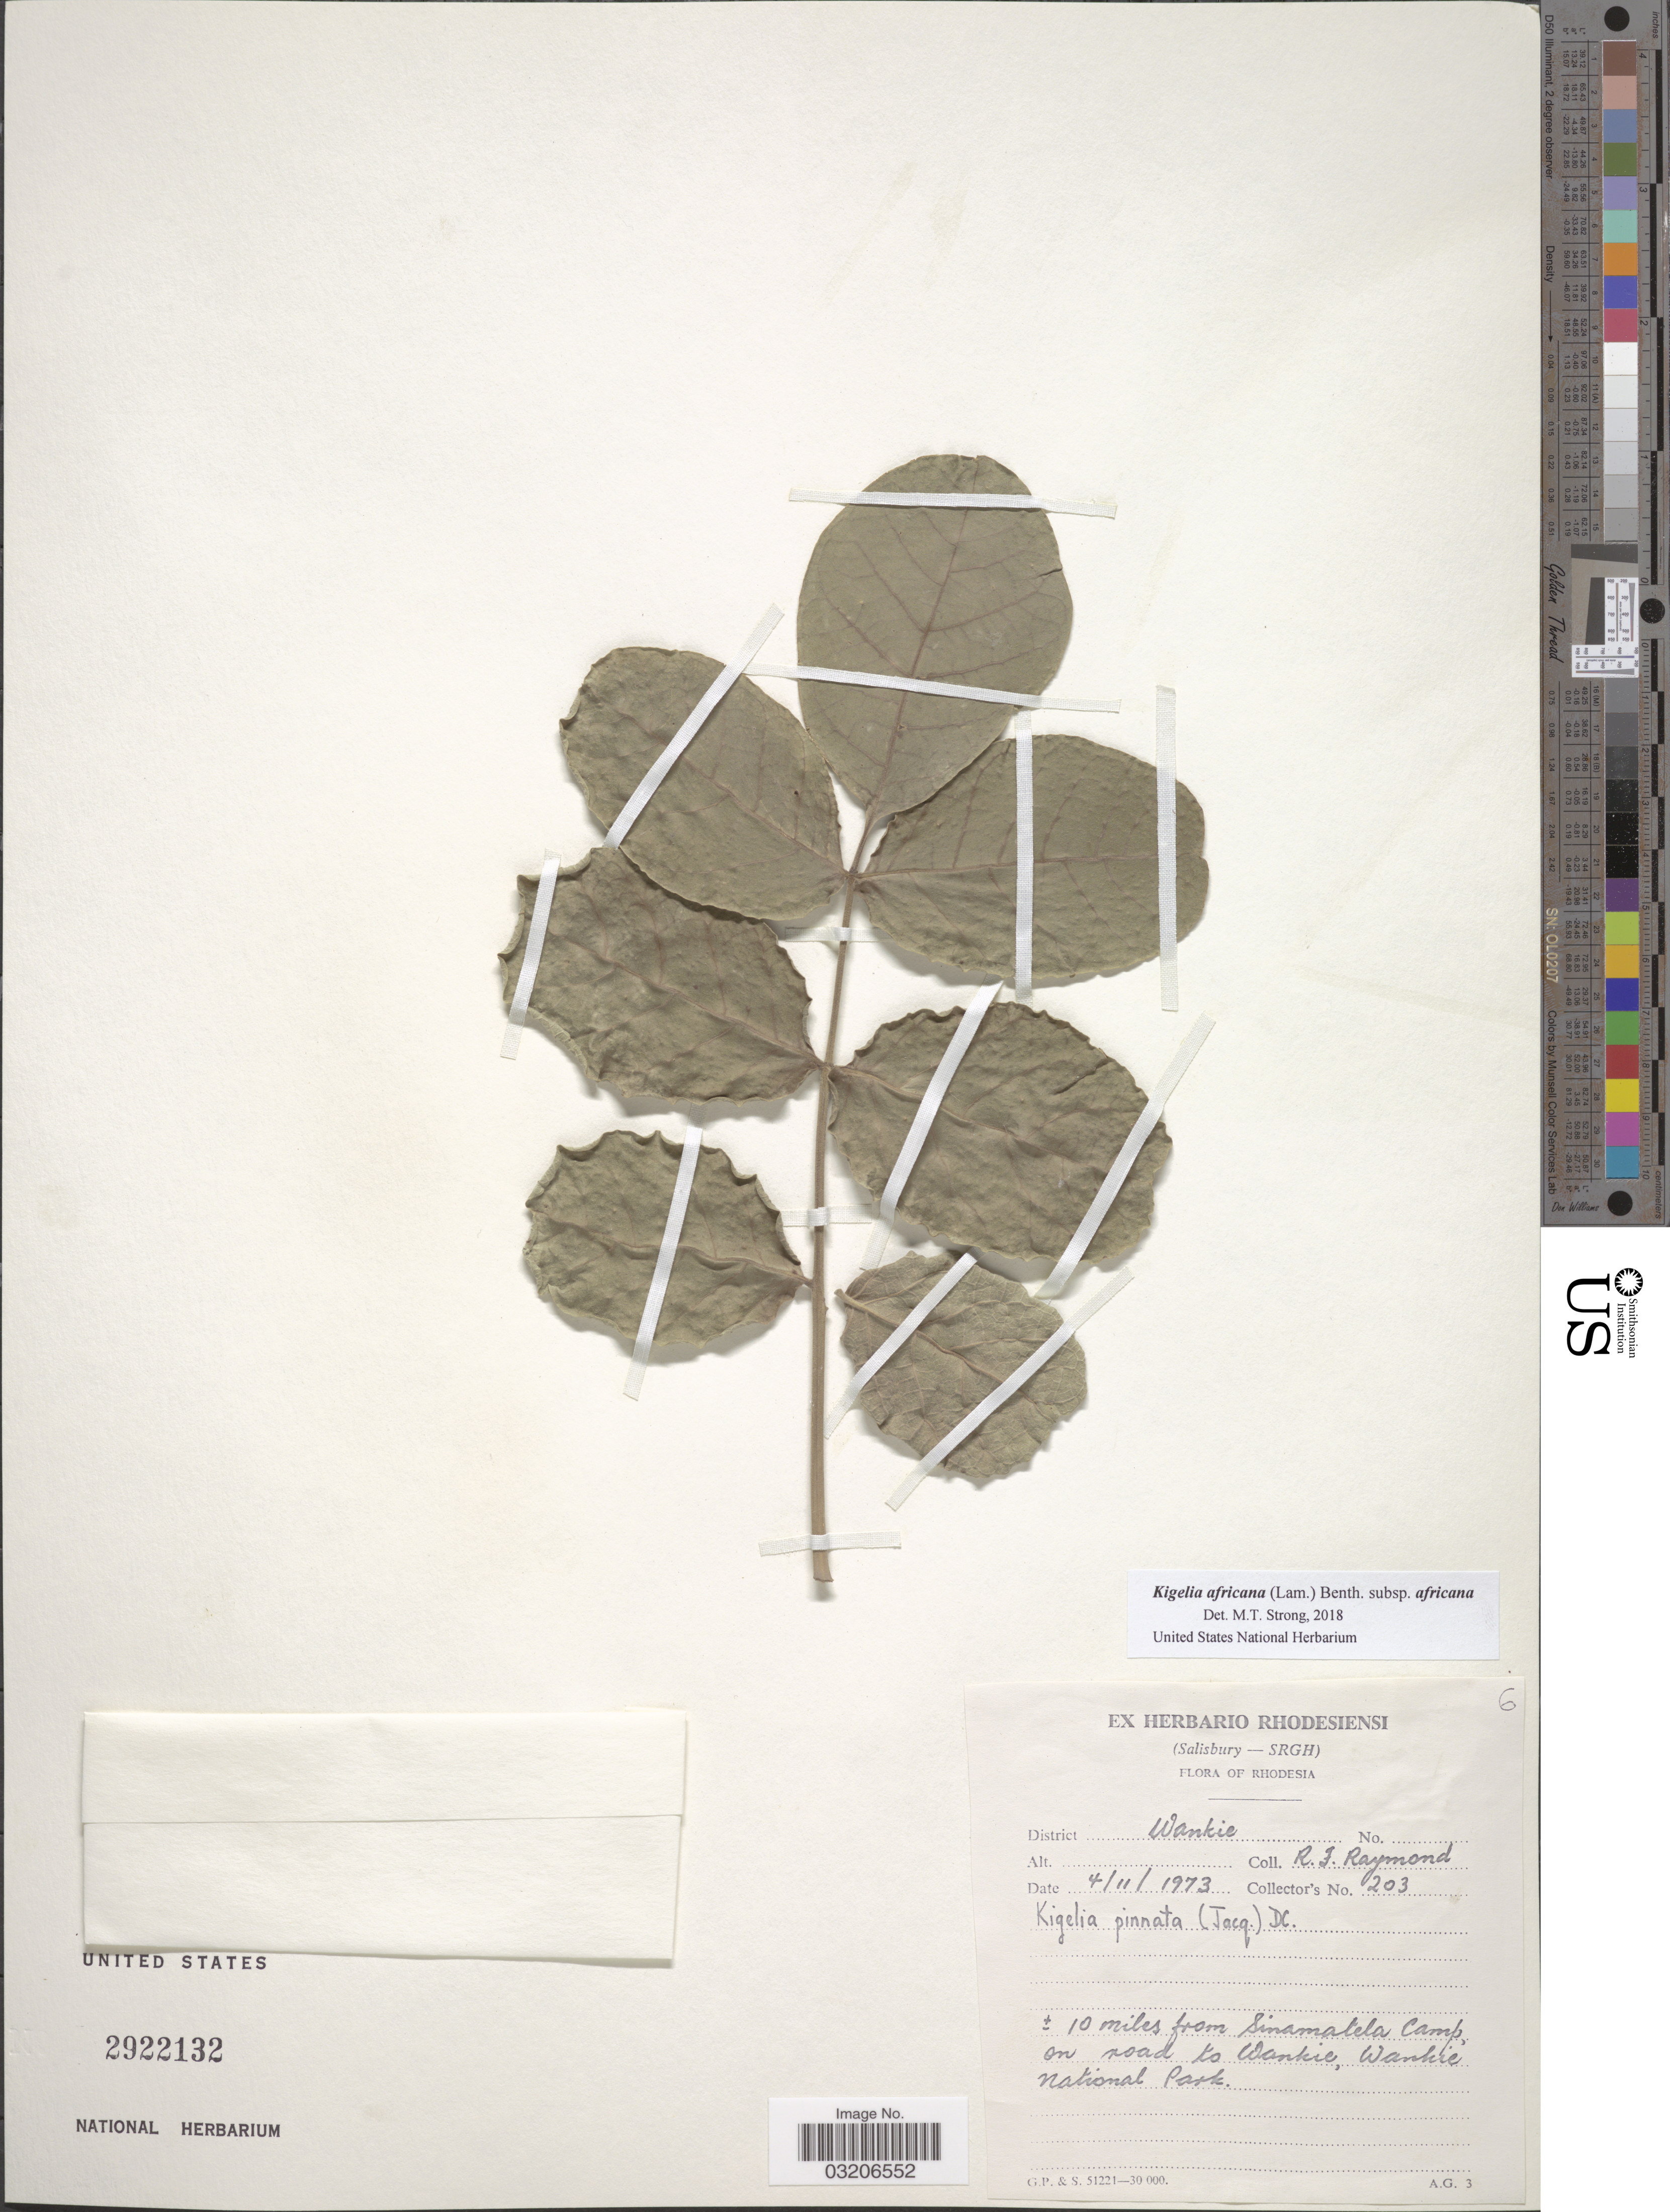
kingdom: Plantae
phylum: Tracheophyta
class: Magnoliopsida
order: Lamiales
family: Bignoniaceae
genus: Kigelia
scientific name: Kigelia africana subsp. africana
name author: (Lam.) Benth.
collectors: R. Raymond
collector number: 203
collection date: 1973-11-04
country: Zimbabwe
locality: Rhodesia. District Wankie. ± 10 miles from Sinamatela Camp, on road to Wankie, Wankie National Park.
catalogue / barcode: US 2922132